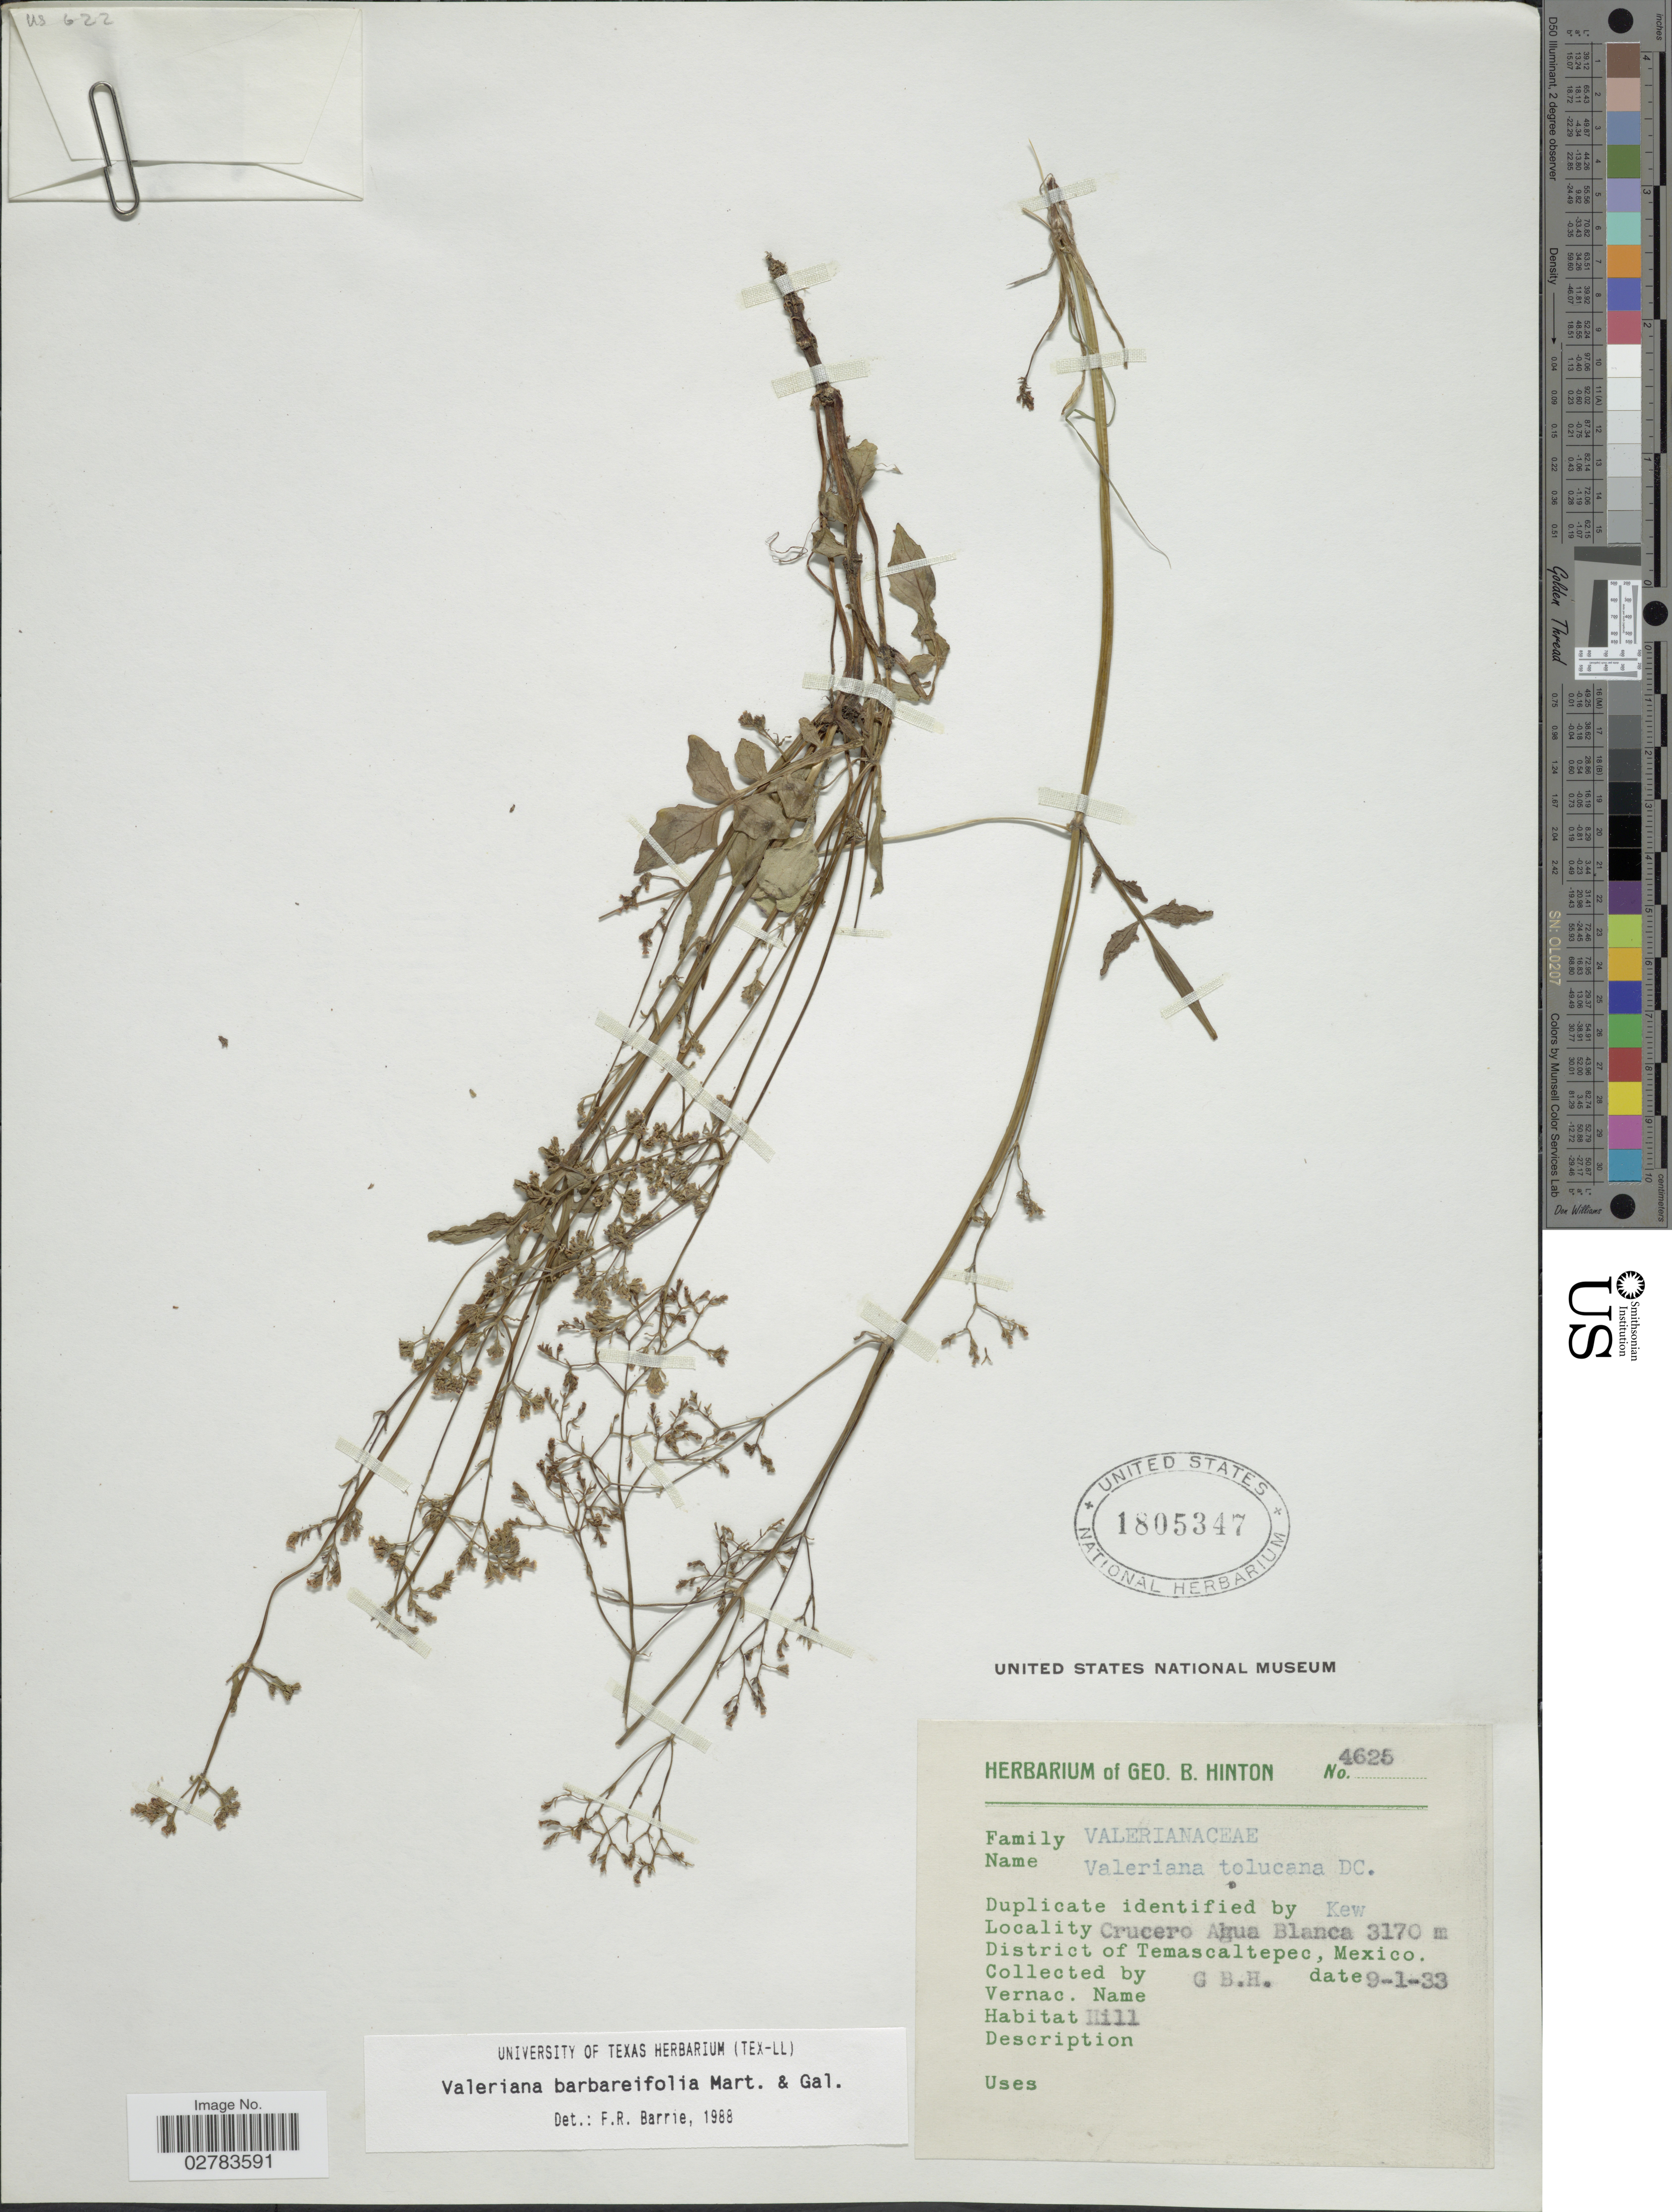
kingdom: Plantae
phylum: Tracheophyta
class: Magnoliopsida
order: Dipsacales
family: Caprifoliaceae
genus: Valeriana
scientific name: Valeriana barbareifolia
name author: M. Martens & Galeotti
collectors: G. B. Hinton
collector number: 4625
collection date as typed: Transcribed d/m/y: 9/1/33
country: Mexico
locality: Crucero Agua Blanca, District of Temascaltepec.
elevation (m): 3170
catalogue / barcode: US 1805347